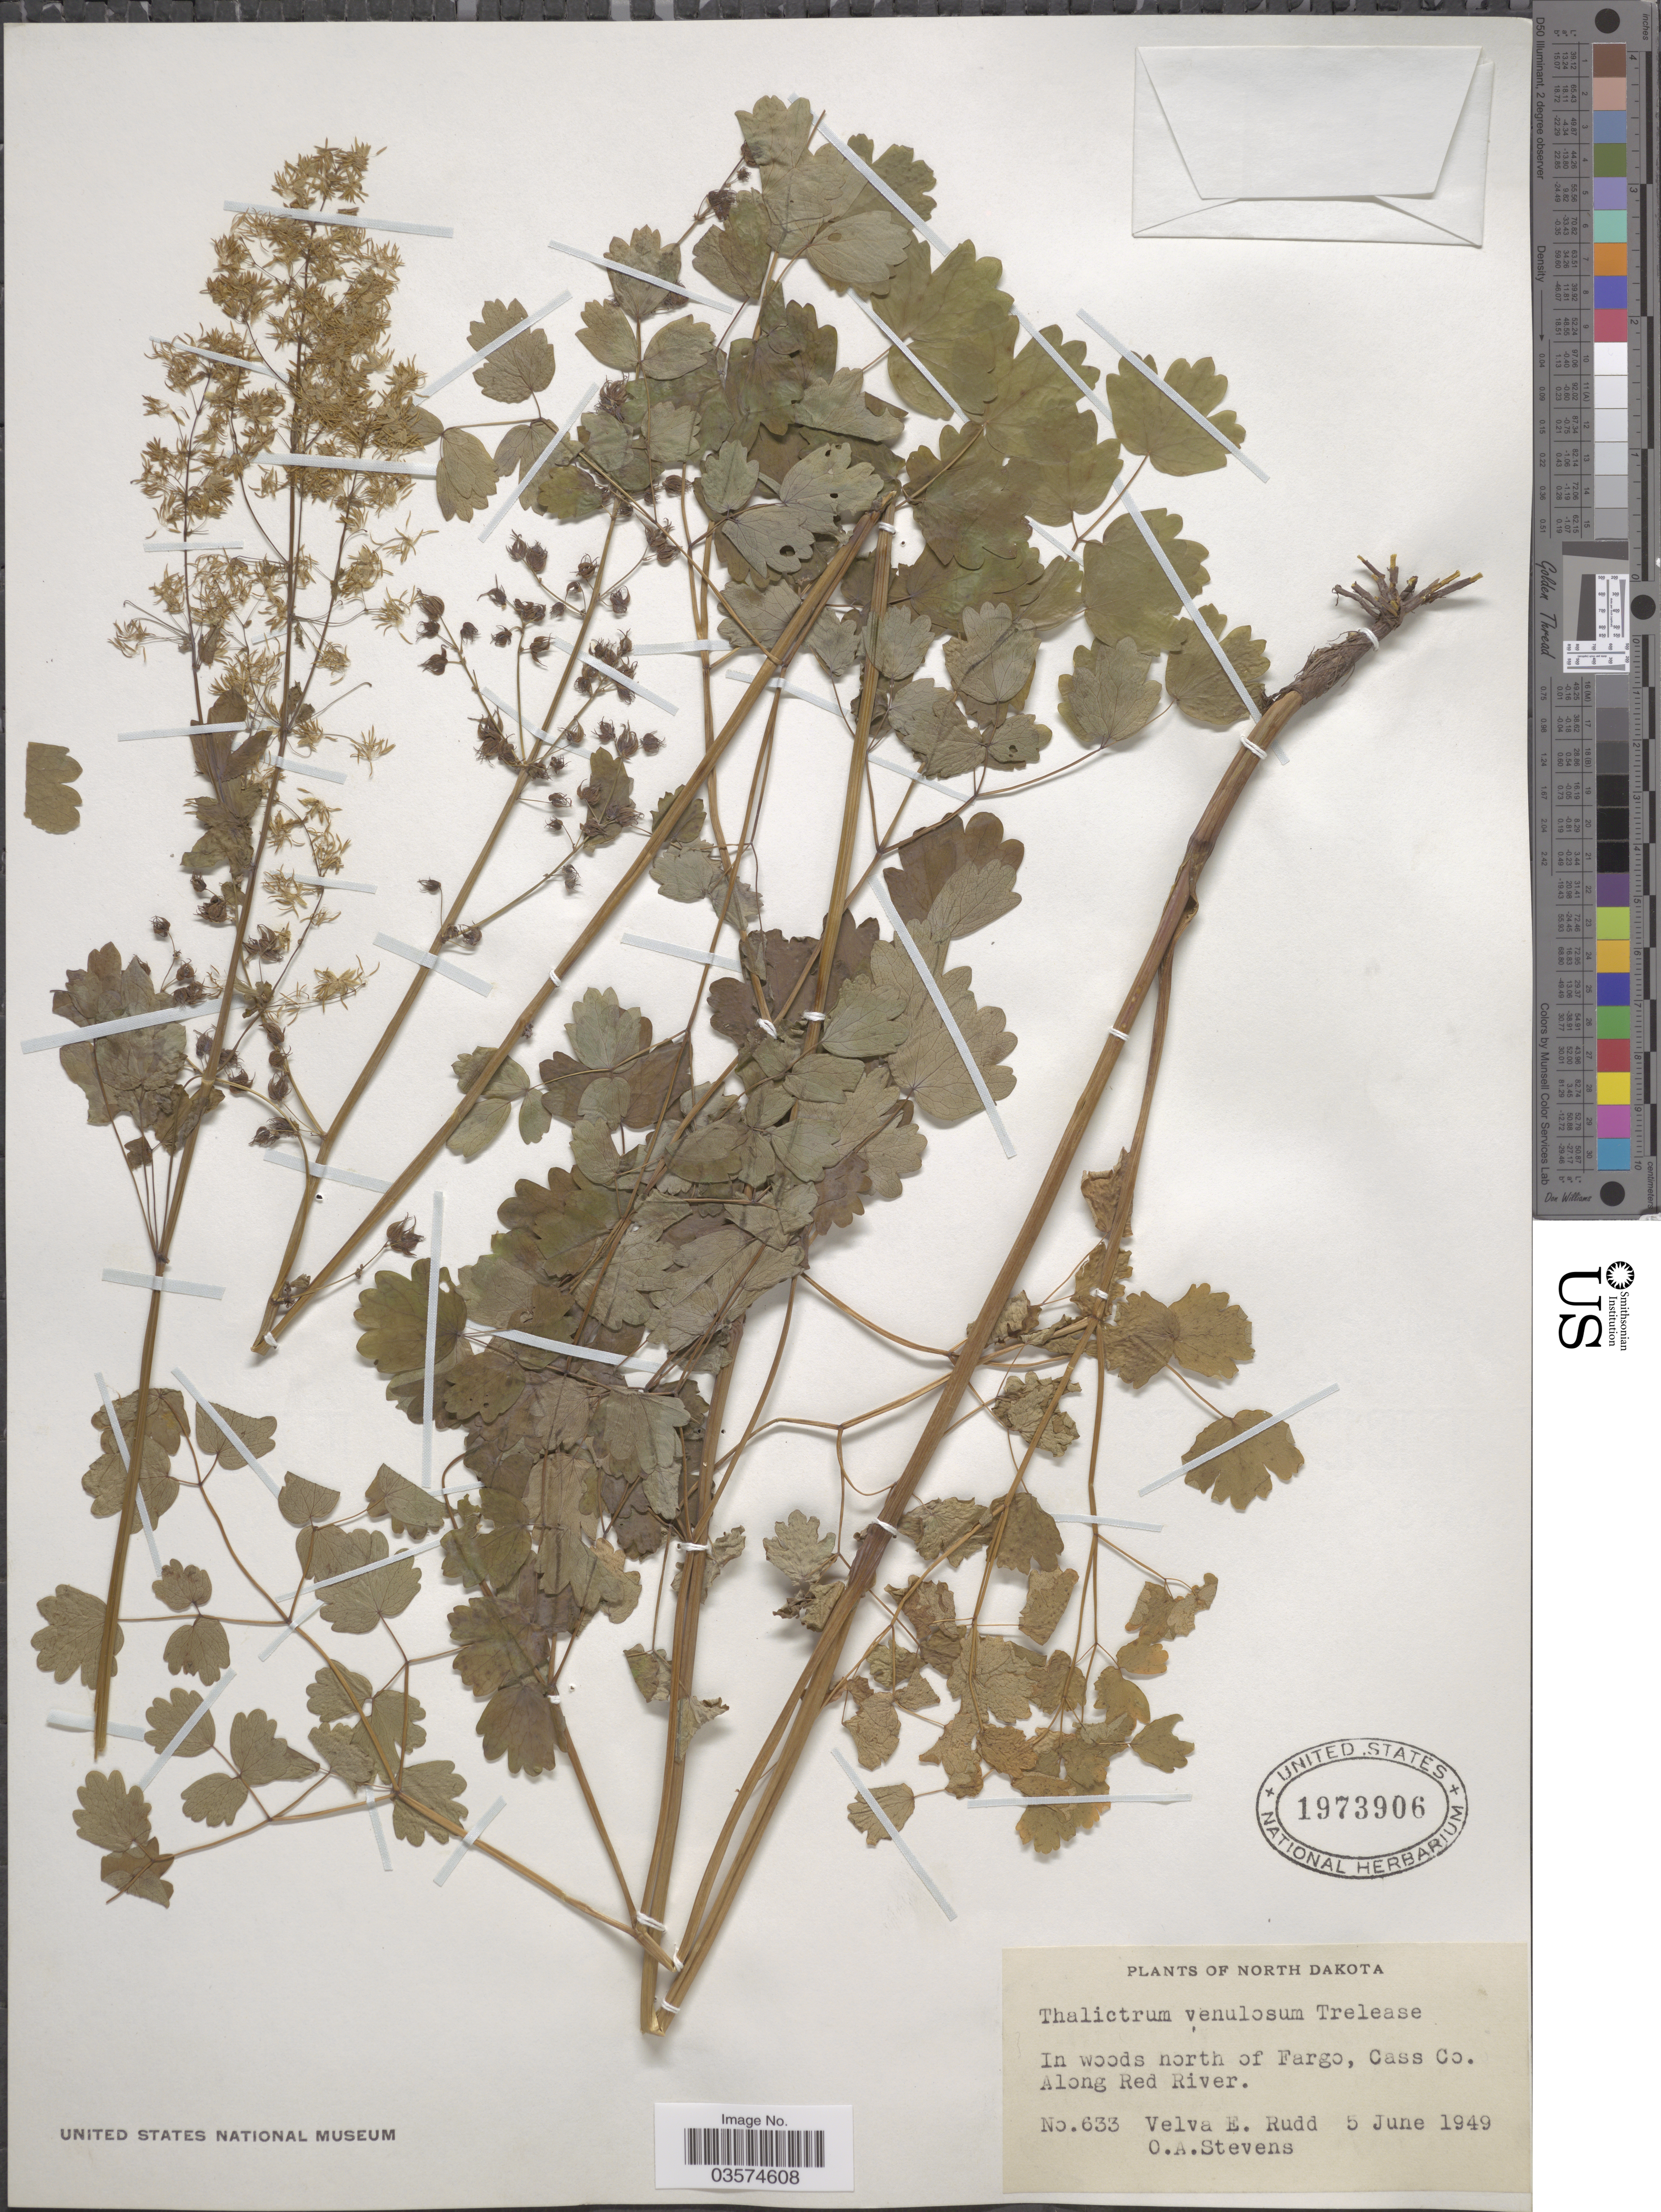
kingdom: Plantae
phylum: Tracheophyta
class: Magnoliopsida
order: Ranunculales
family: Ranunculaceae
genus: Thalictrum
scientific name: Thalictrum turneri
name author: B. Boivin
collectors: V. E. Rudd & O. A. Stevens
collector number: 633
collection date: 1949-06-05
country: United States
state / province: North Dakota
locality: In woods north of Fargo, Cass Co. Along Red River.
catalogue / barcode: US 1973906